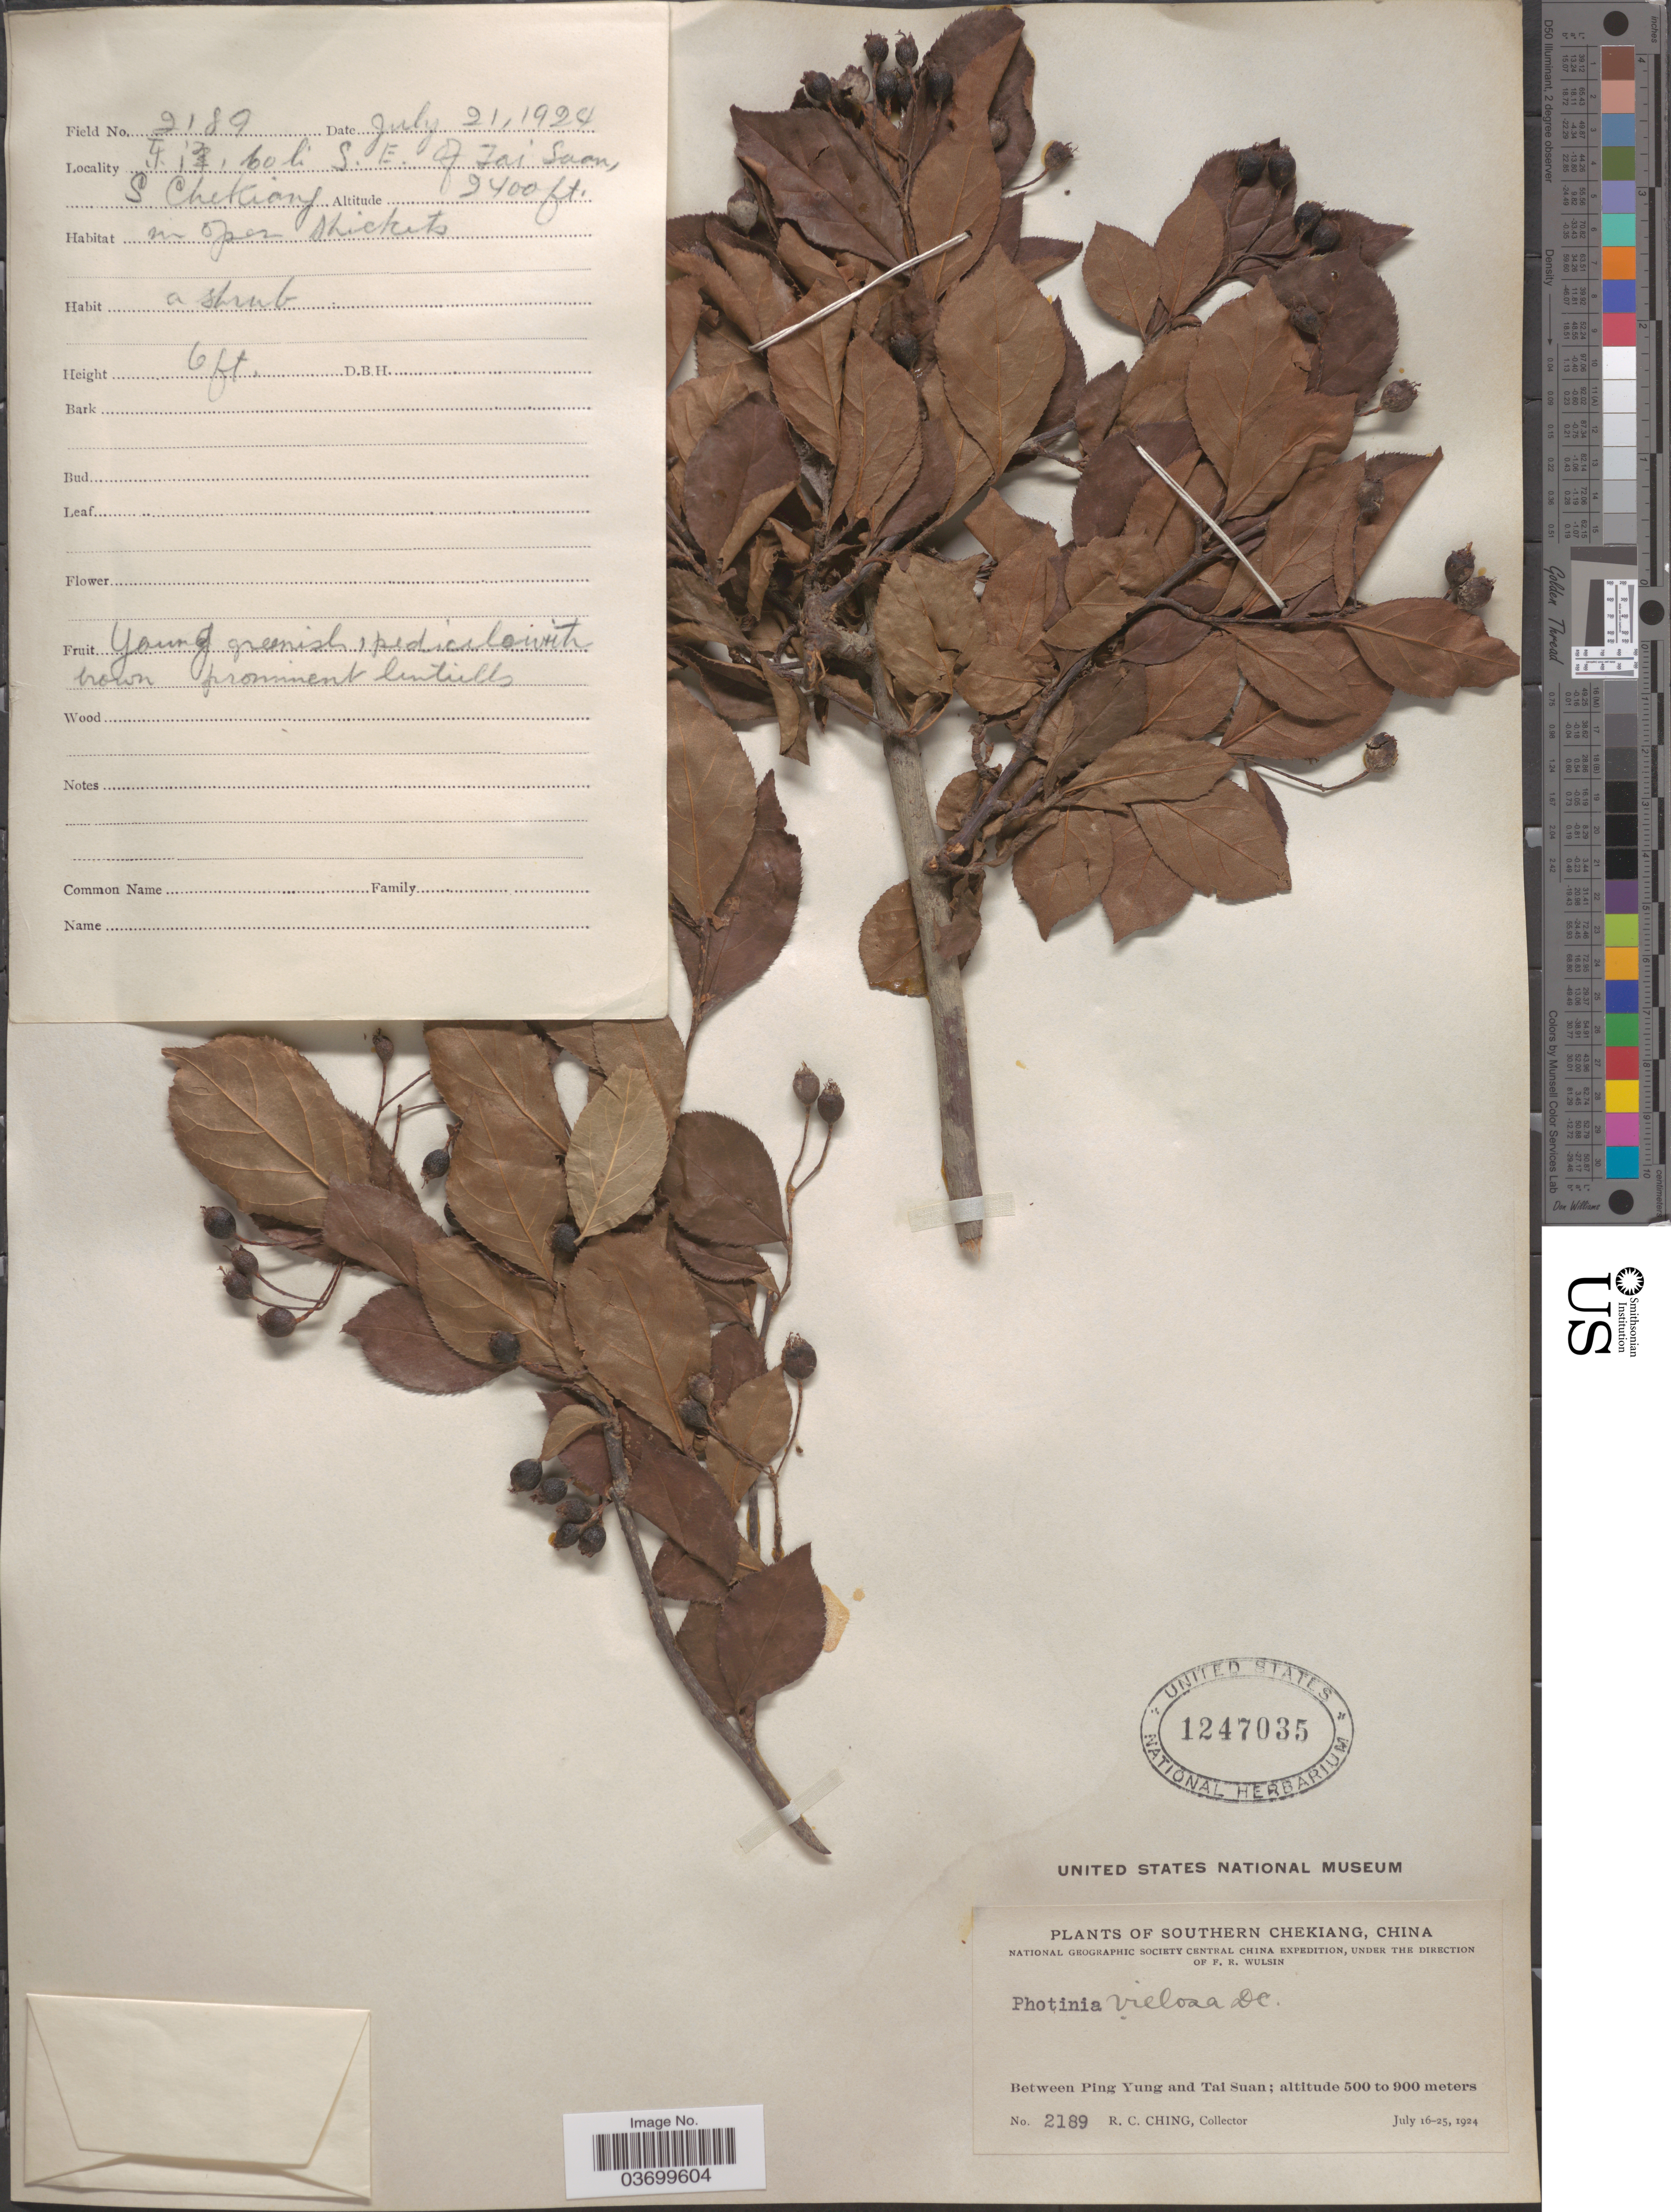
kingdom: Plantae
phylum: Tracheophyta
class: Magnoliopsida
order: Rosales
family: Rosaceae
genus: Photinia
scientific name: Photinia villosa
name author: (DC.) Thunb.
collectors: R. C. Ching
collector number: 2189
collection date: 1924-07-21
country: China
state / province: Zhejiang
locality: Southern Chekiang. Between Ping Yung and Tai Suan. , 60 li S.E. of Tai Suan.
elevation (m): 732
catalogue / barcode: US 1247035